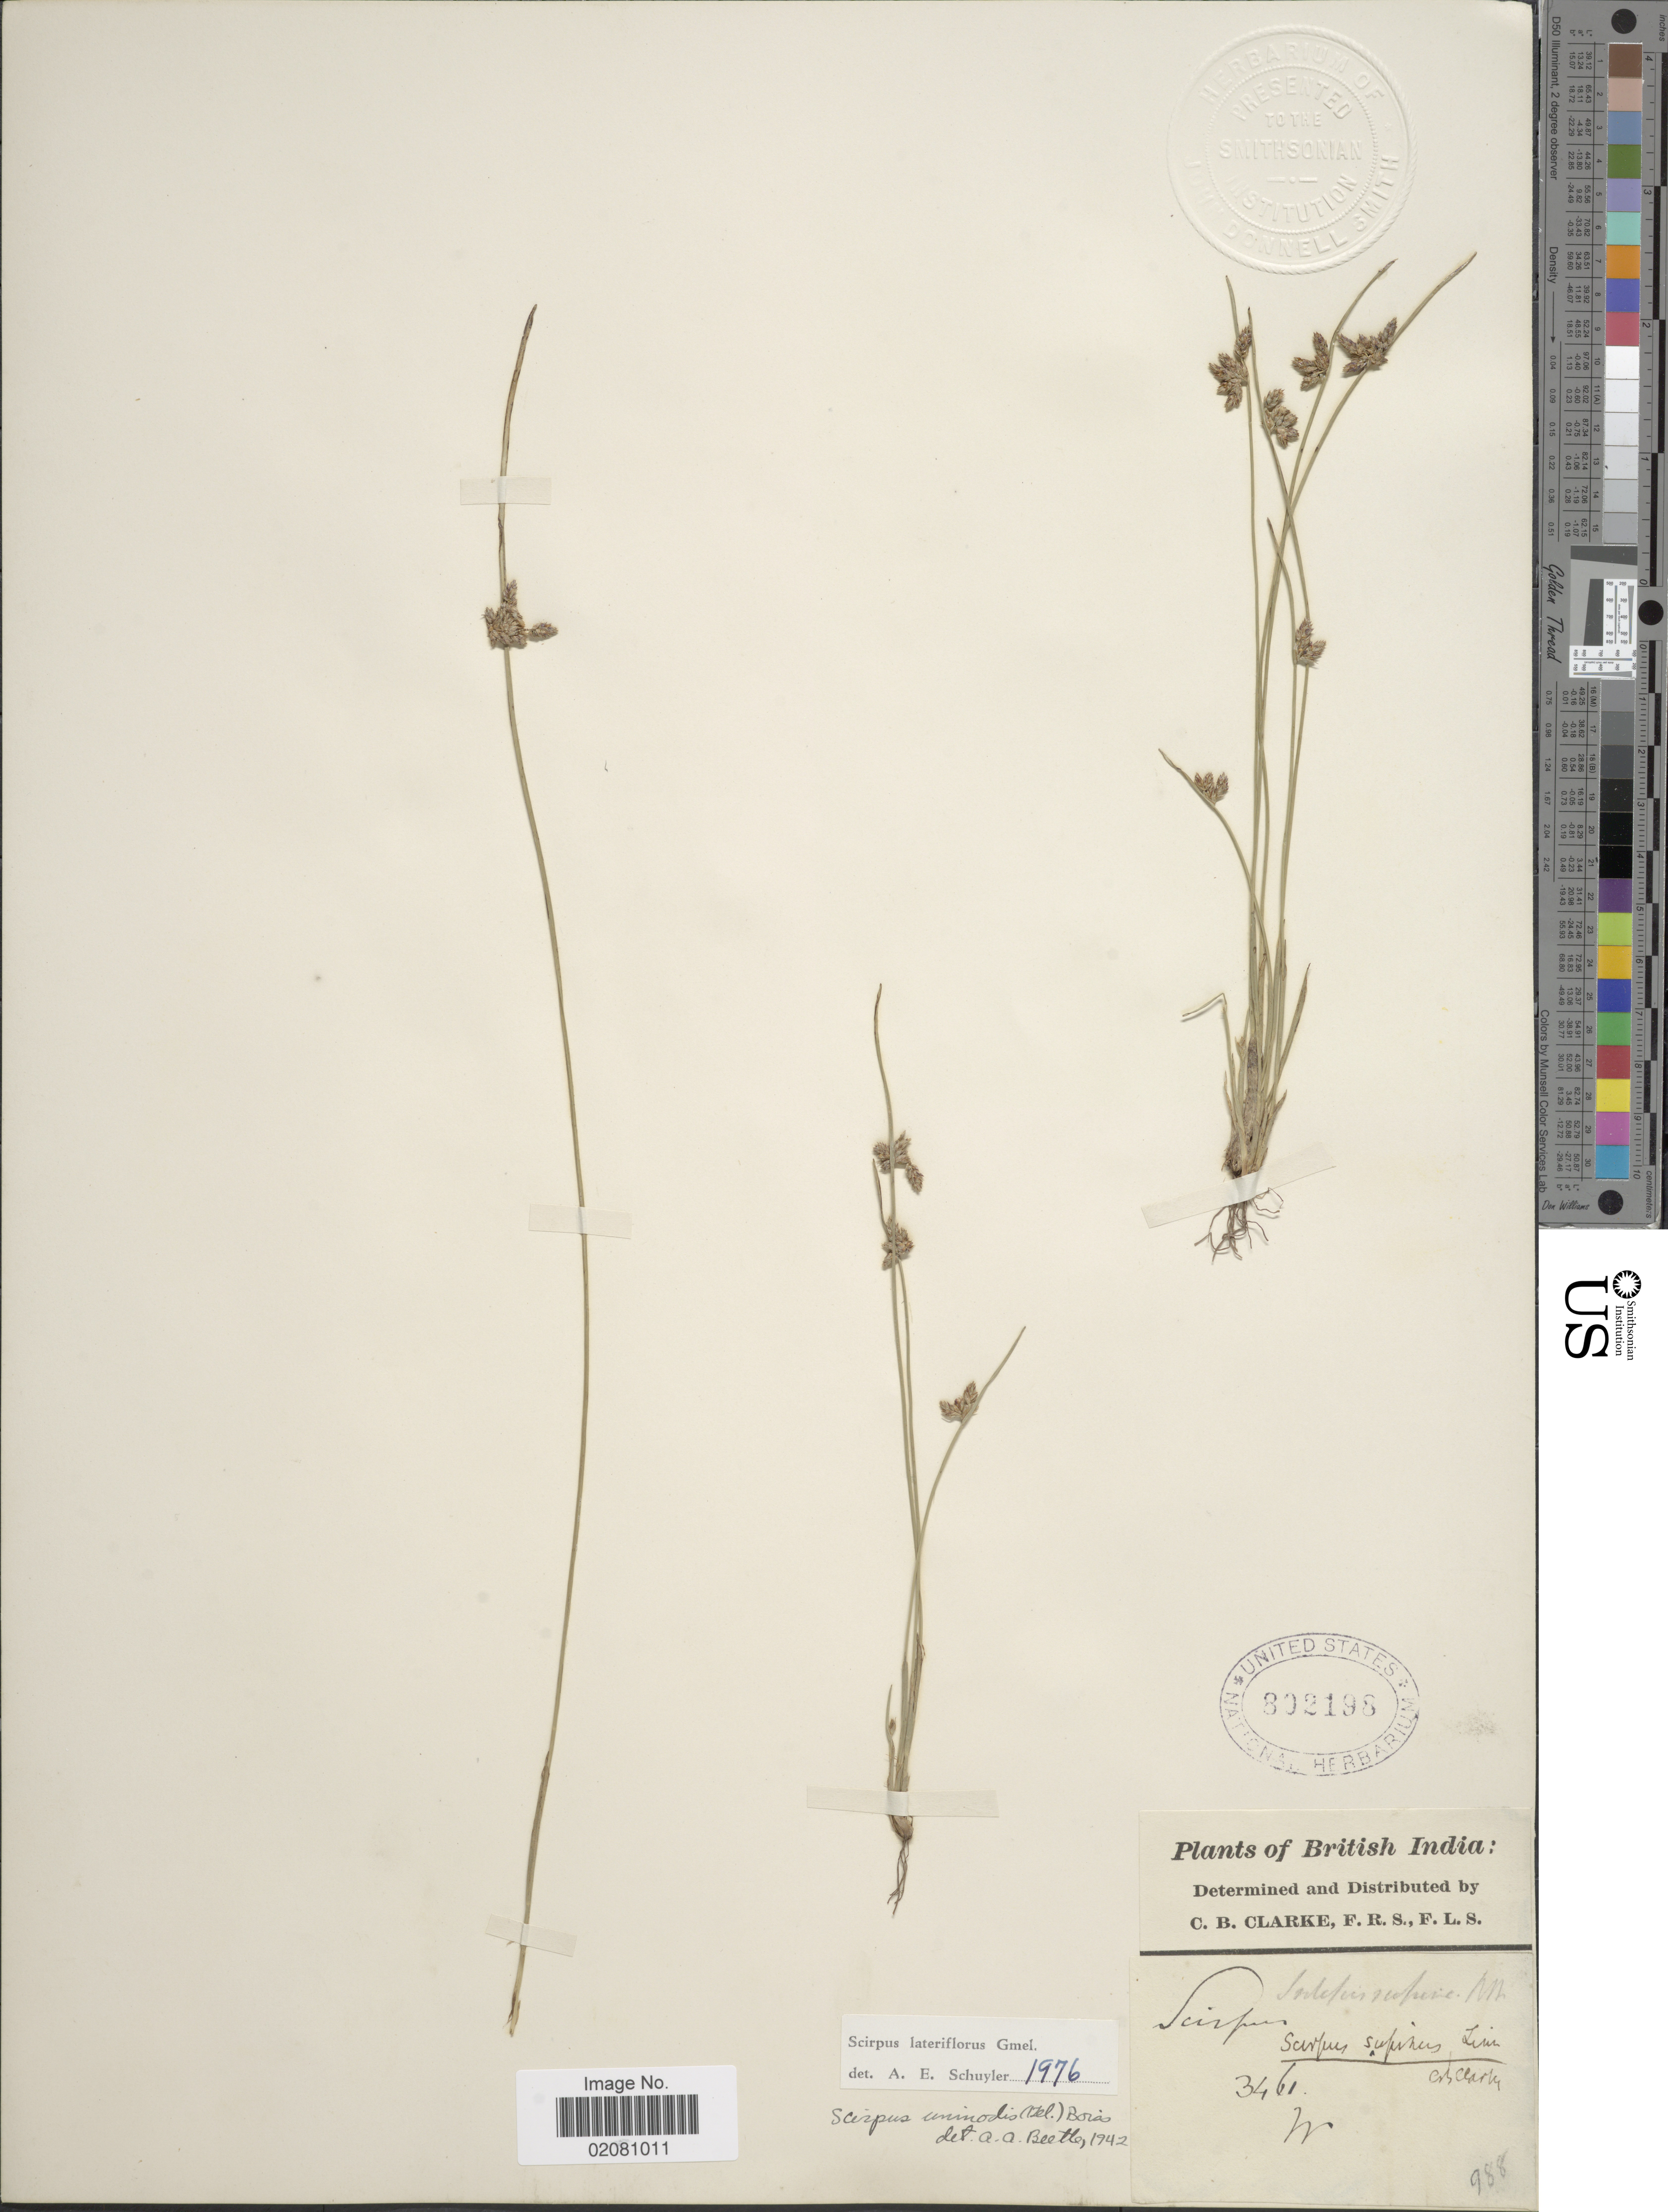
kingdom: Plantae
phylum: Tracheophyta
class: Liliopsida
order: Poales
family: Cyperaceae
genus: Schoenoplectus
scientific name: Schoenoplectus lateriflorus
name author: (J.F. Gmel.)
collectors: C. B. Clarke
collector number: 3461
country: India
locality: British India. W.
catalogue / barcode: US 802198